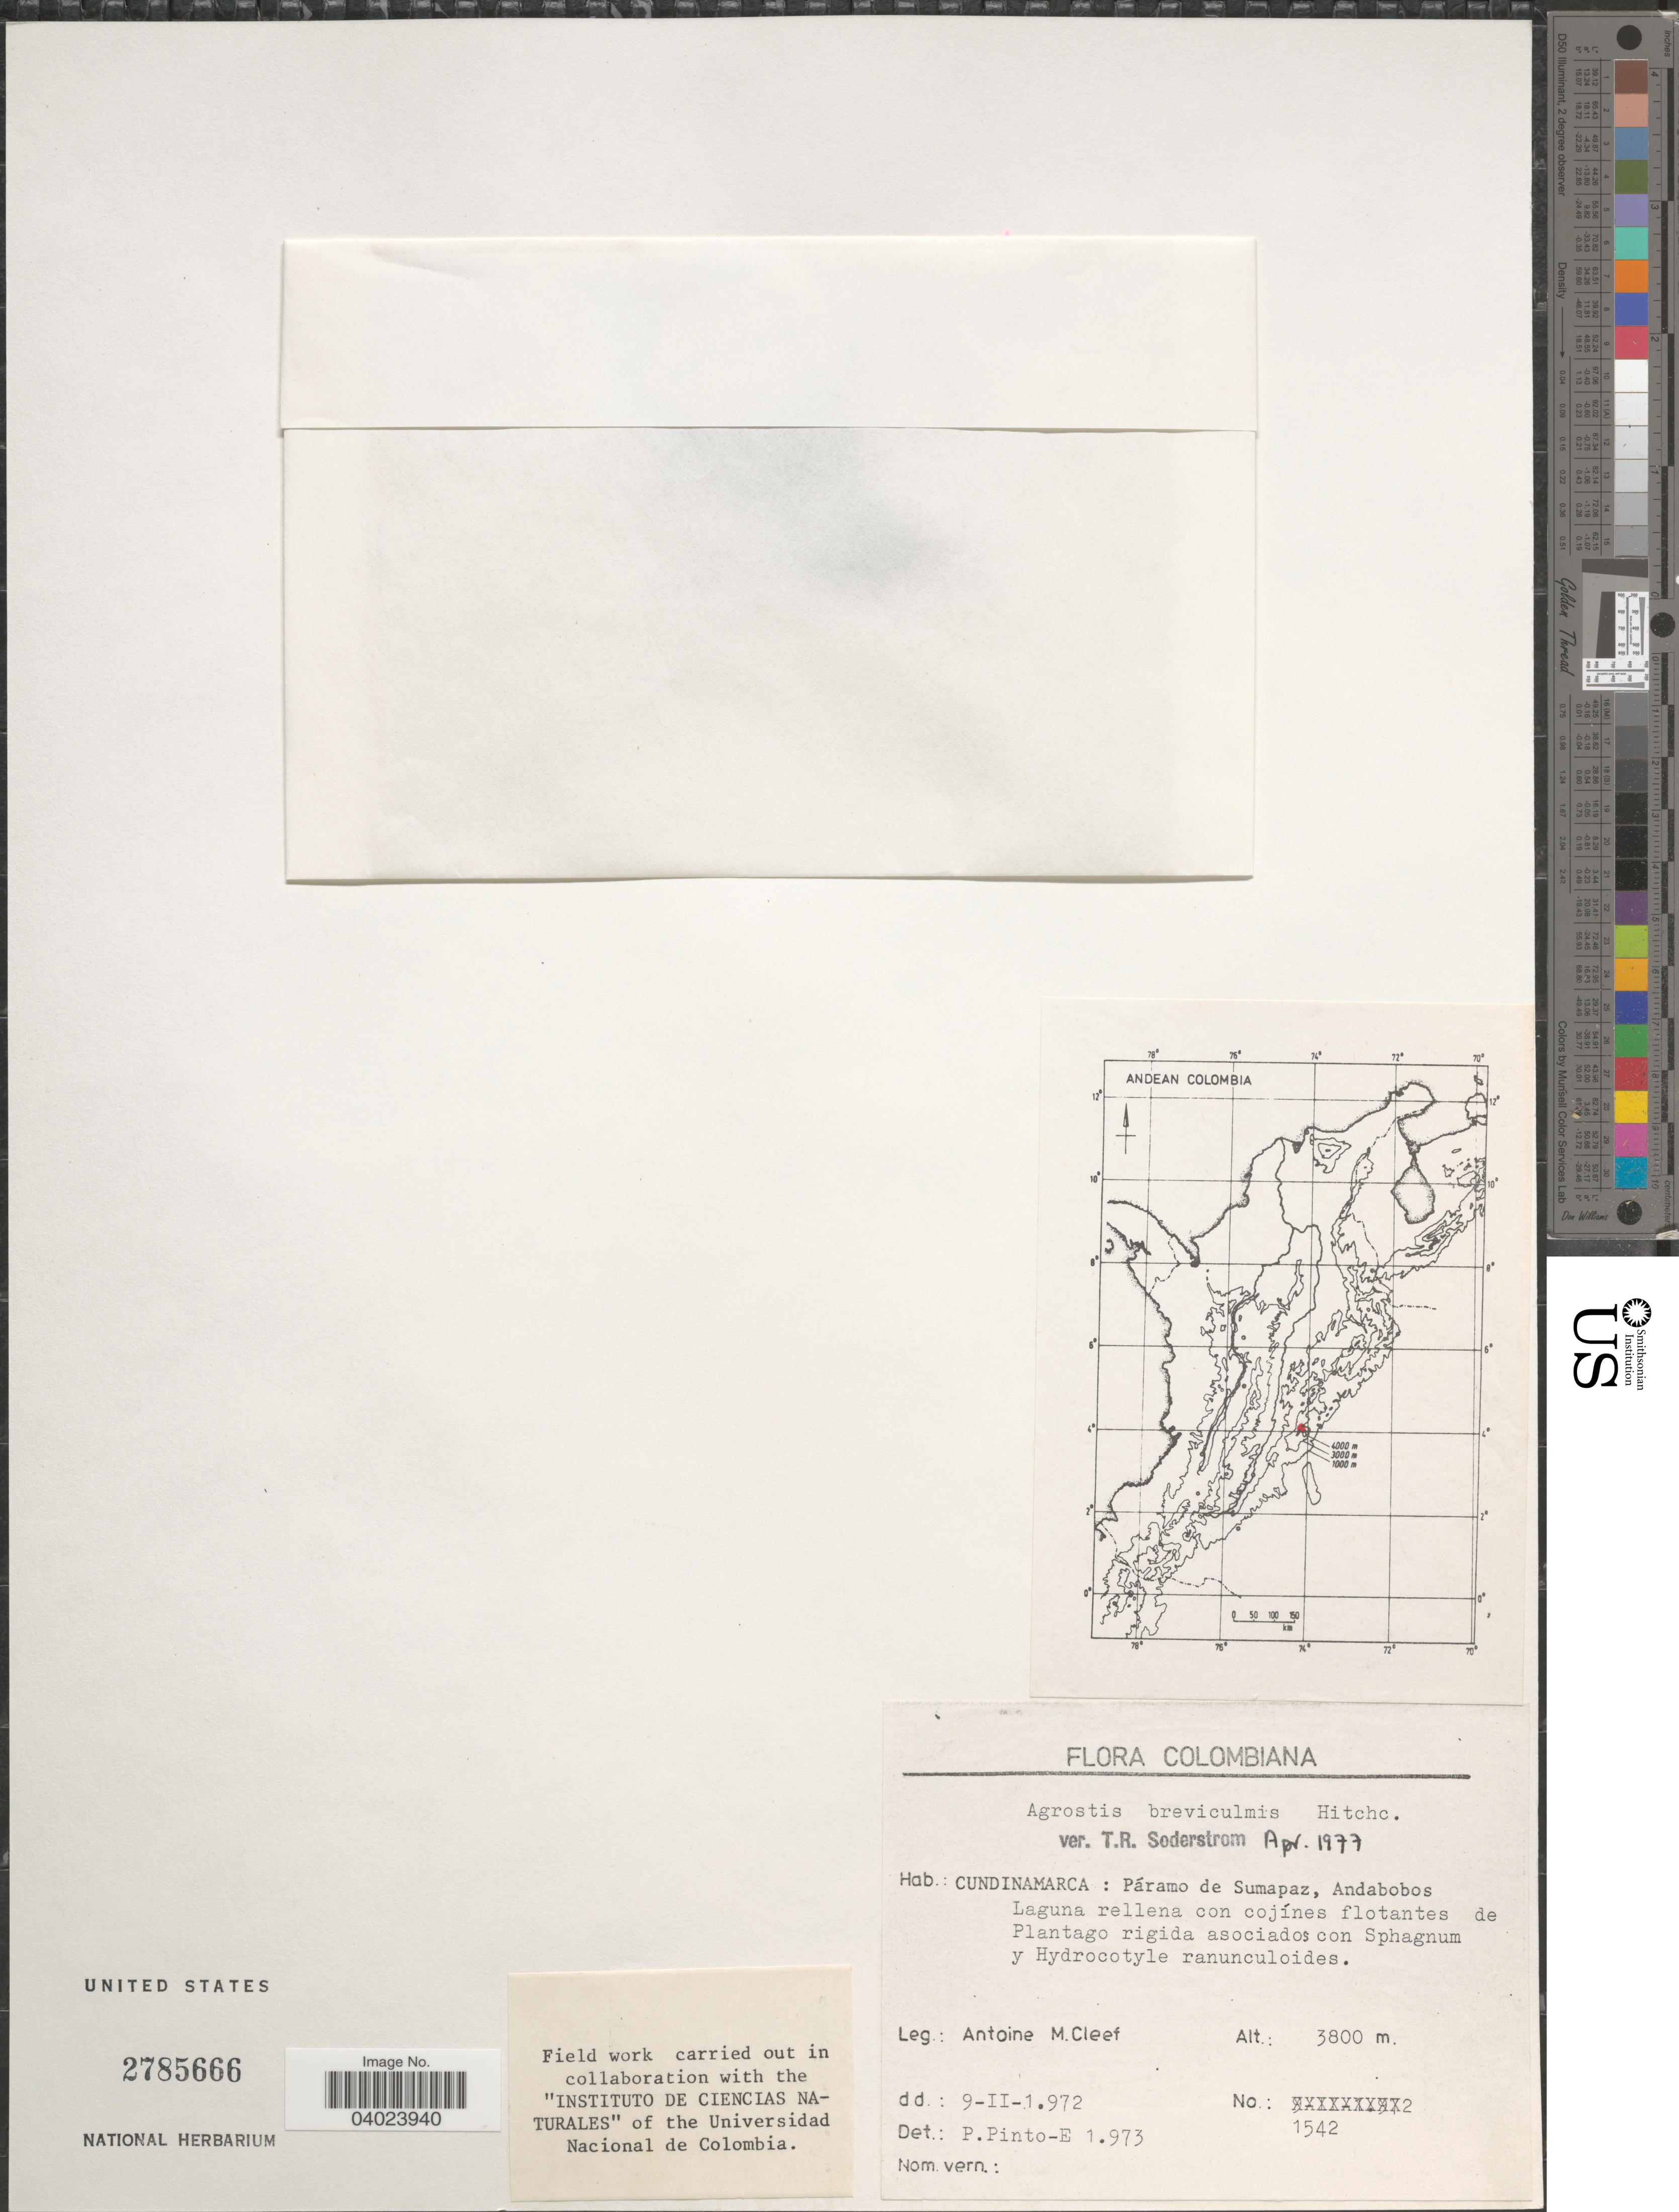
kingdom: Plantae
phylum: Tracheophyta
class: Liliopsida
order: Poales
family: Poaceae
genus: Agrostis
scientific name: Agrostis breviculmis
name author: Hitchc.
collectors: A. M. Cleef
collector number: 1542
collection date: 1972-02-09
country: Colombia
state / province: Cundinamarca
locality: Páramo de Sumapaz, Andabobos.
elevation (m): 3800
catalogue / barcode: US 2785666